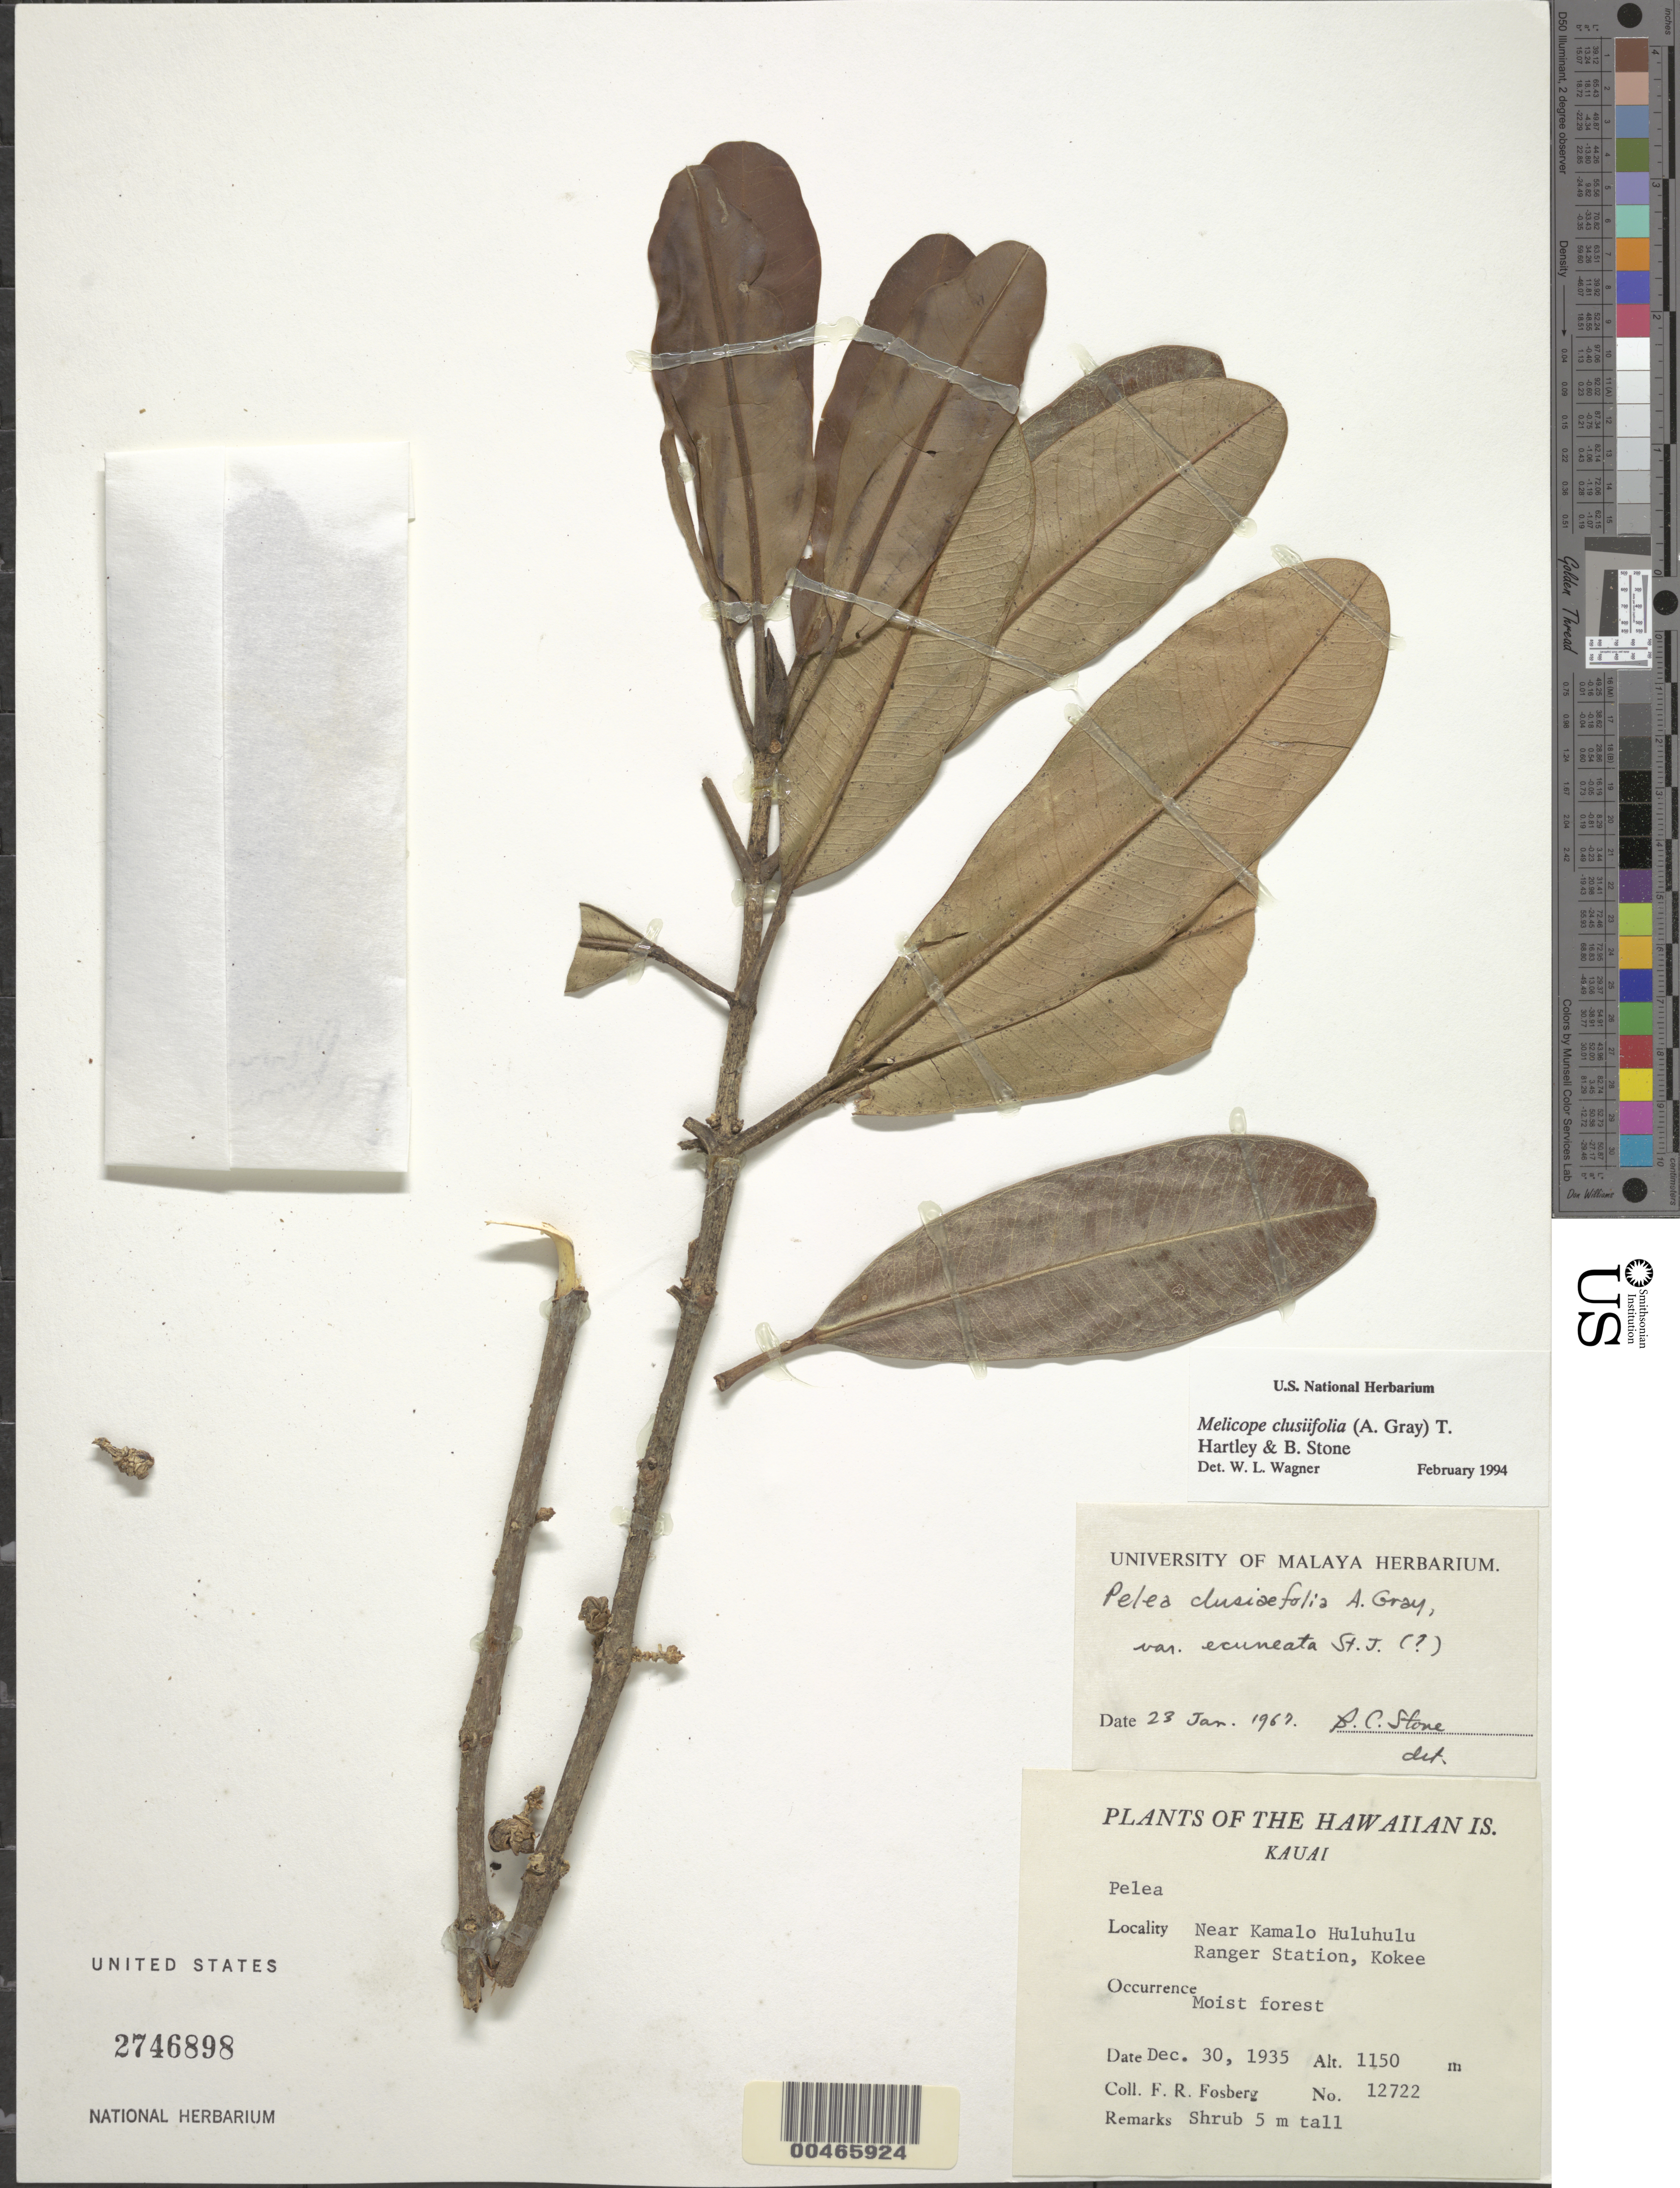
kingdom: Plantae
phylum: Tracheophyta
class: Magnoliopsida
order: Sapindales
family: Rutaceae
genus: Melicope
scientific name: Melicope clusiifolia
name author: (A. Gray) T.G. Hartley & B.C. Stone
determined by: Wagner, W. L., (BOT), Smithsonian Institution - National Museum of Natural History (UNITED STATES)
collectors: F. R. Fosberg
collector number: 12722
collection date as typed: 30 Dec 1935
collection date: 1935-12-30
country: United States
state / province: Hawaii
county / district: Kauai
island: Kaua'i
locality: Near Kamalo Huluhulu Ranger Station, Kokee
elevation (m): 1150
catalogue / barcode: US 2746898